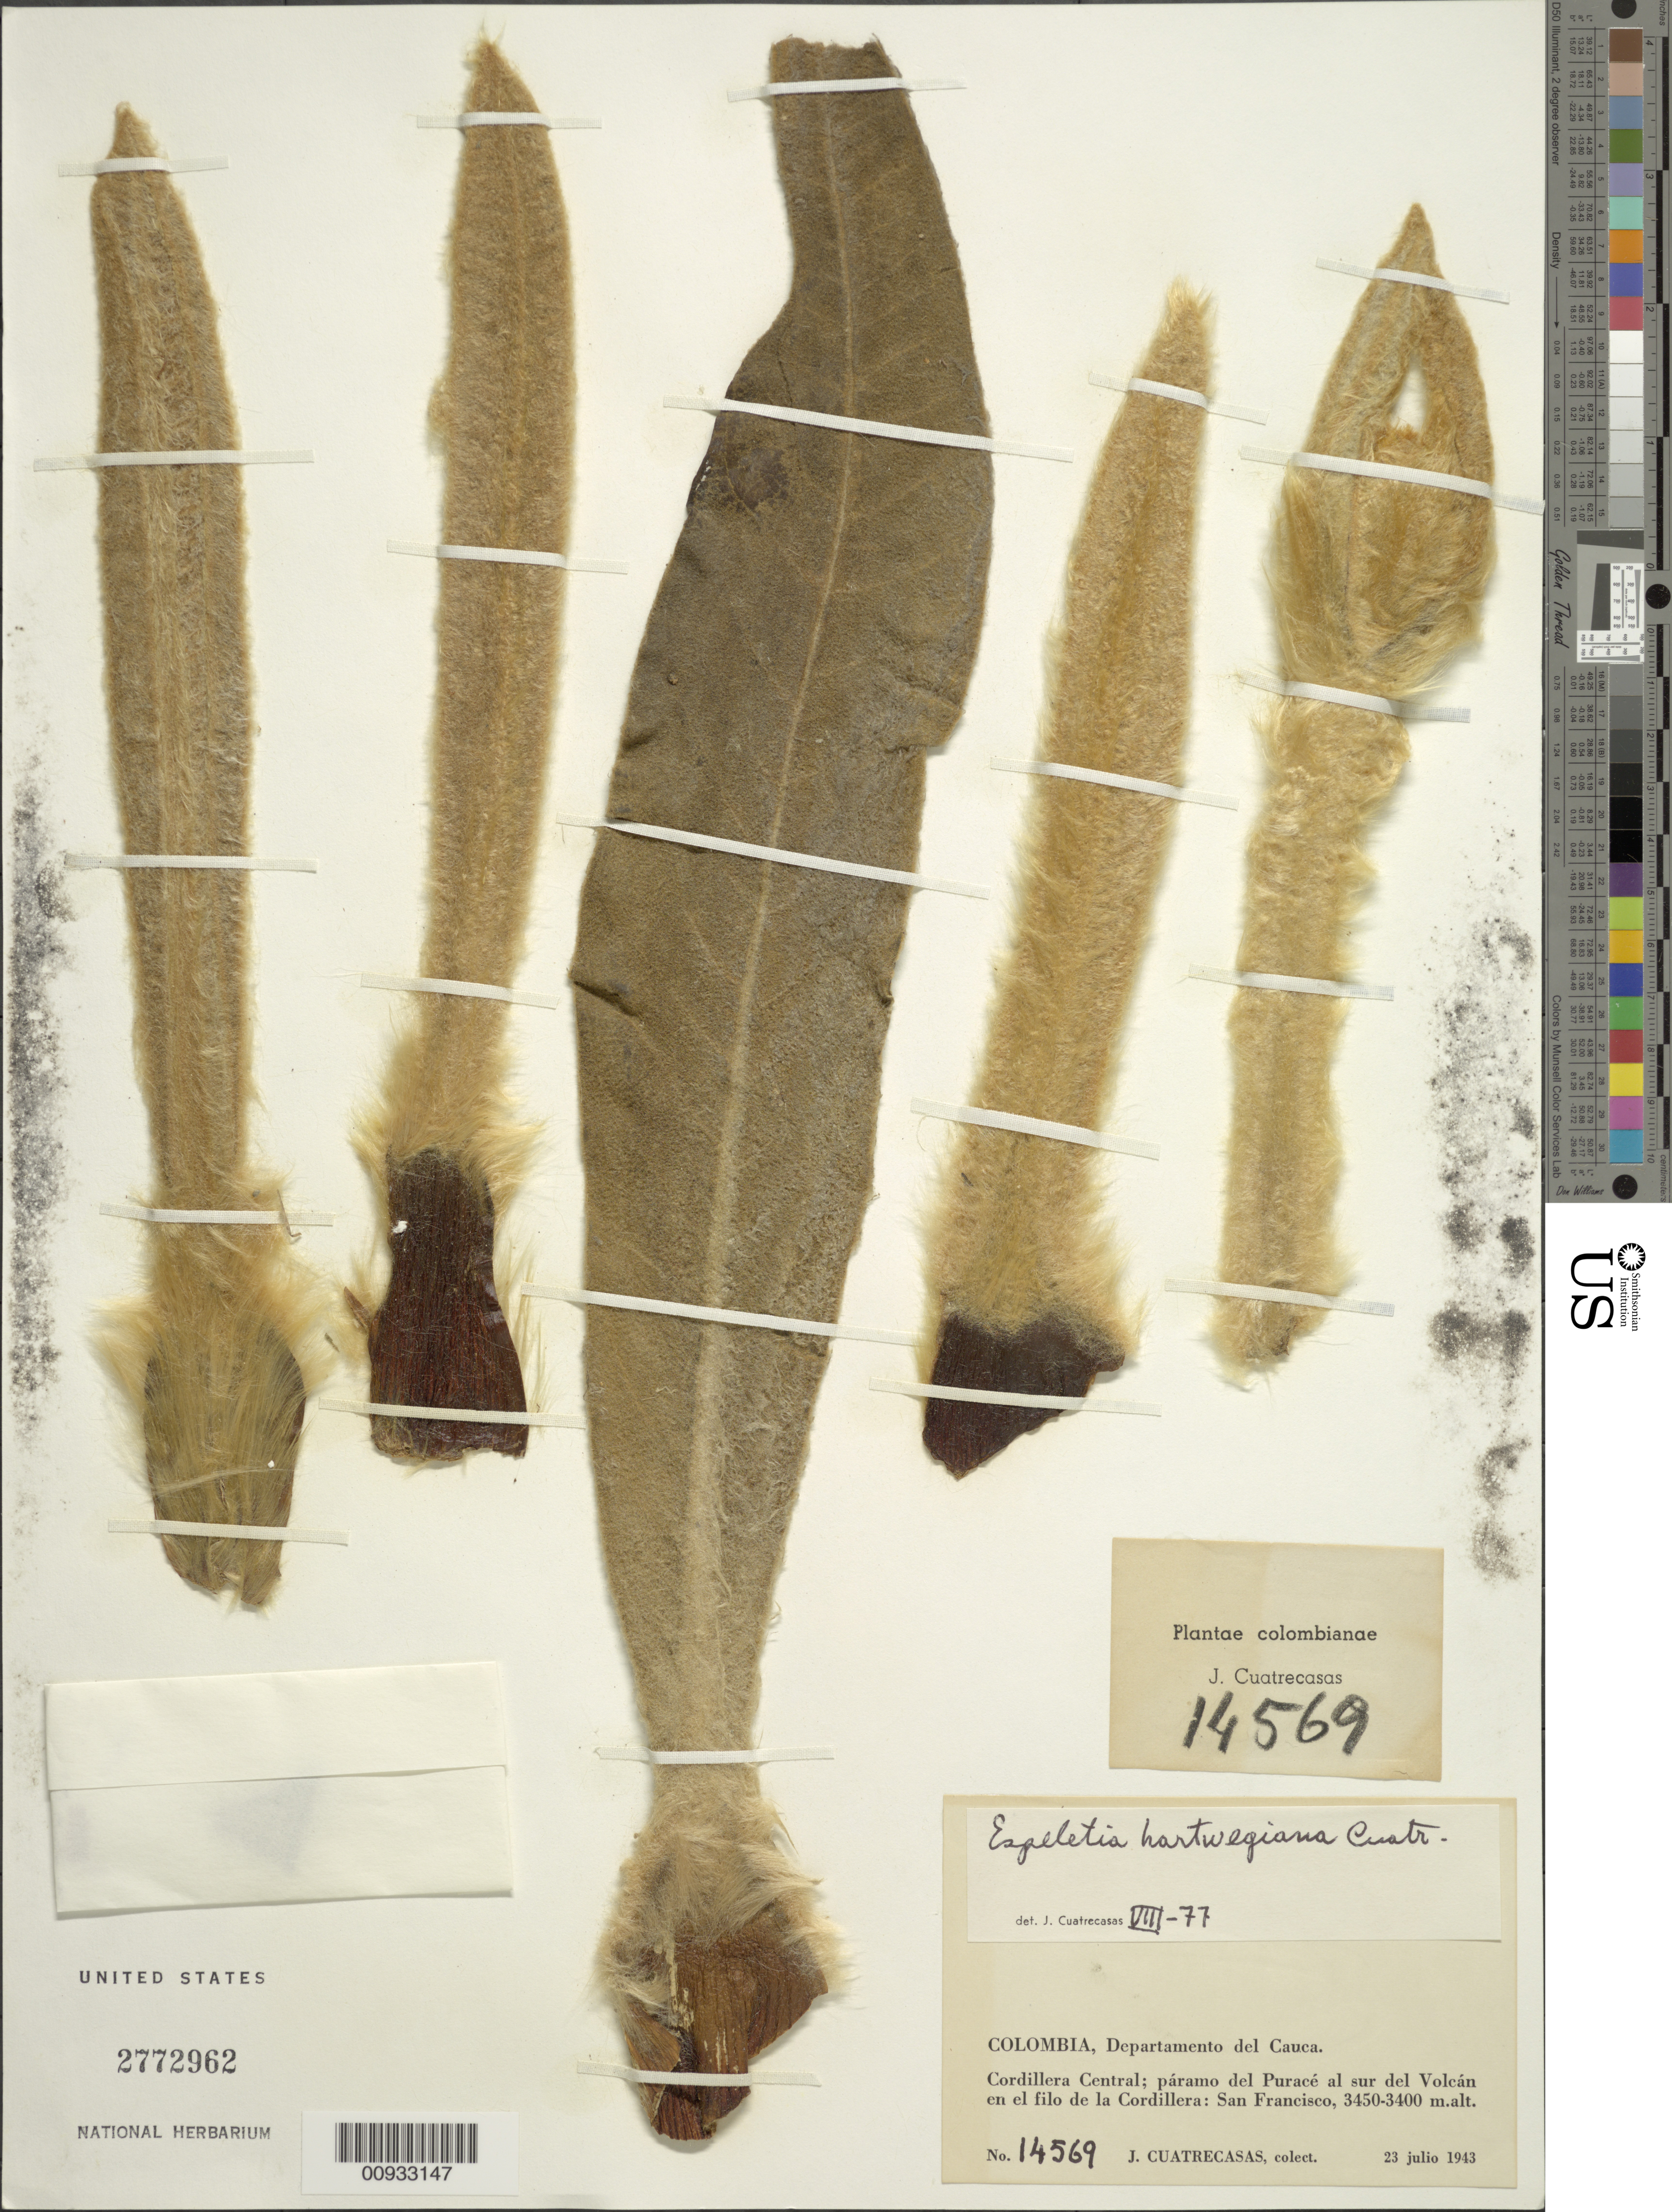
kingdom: Plantae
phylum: Tracheophyta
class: Magnoliopsida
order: Asterales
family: Asteraceae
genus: Espeletia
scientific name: Espeletia hartwegiana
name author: Sch. Bip. ex Cuatrec.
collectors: J. Cuatrecasas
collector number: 14569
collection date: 1943-07-23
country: Colombia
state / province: Cauca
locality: Cordillera Central, eastern slopes of Paramo del Purace al sur del Volcan en el filo de la Cordillera: San Francisco.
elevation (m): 3400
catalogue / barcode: US 2772962